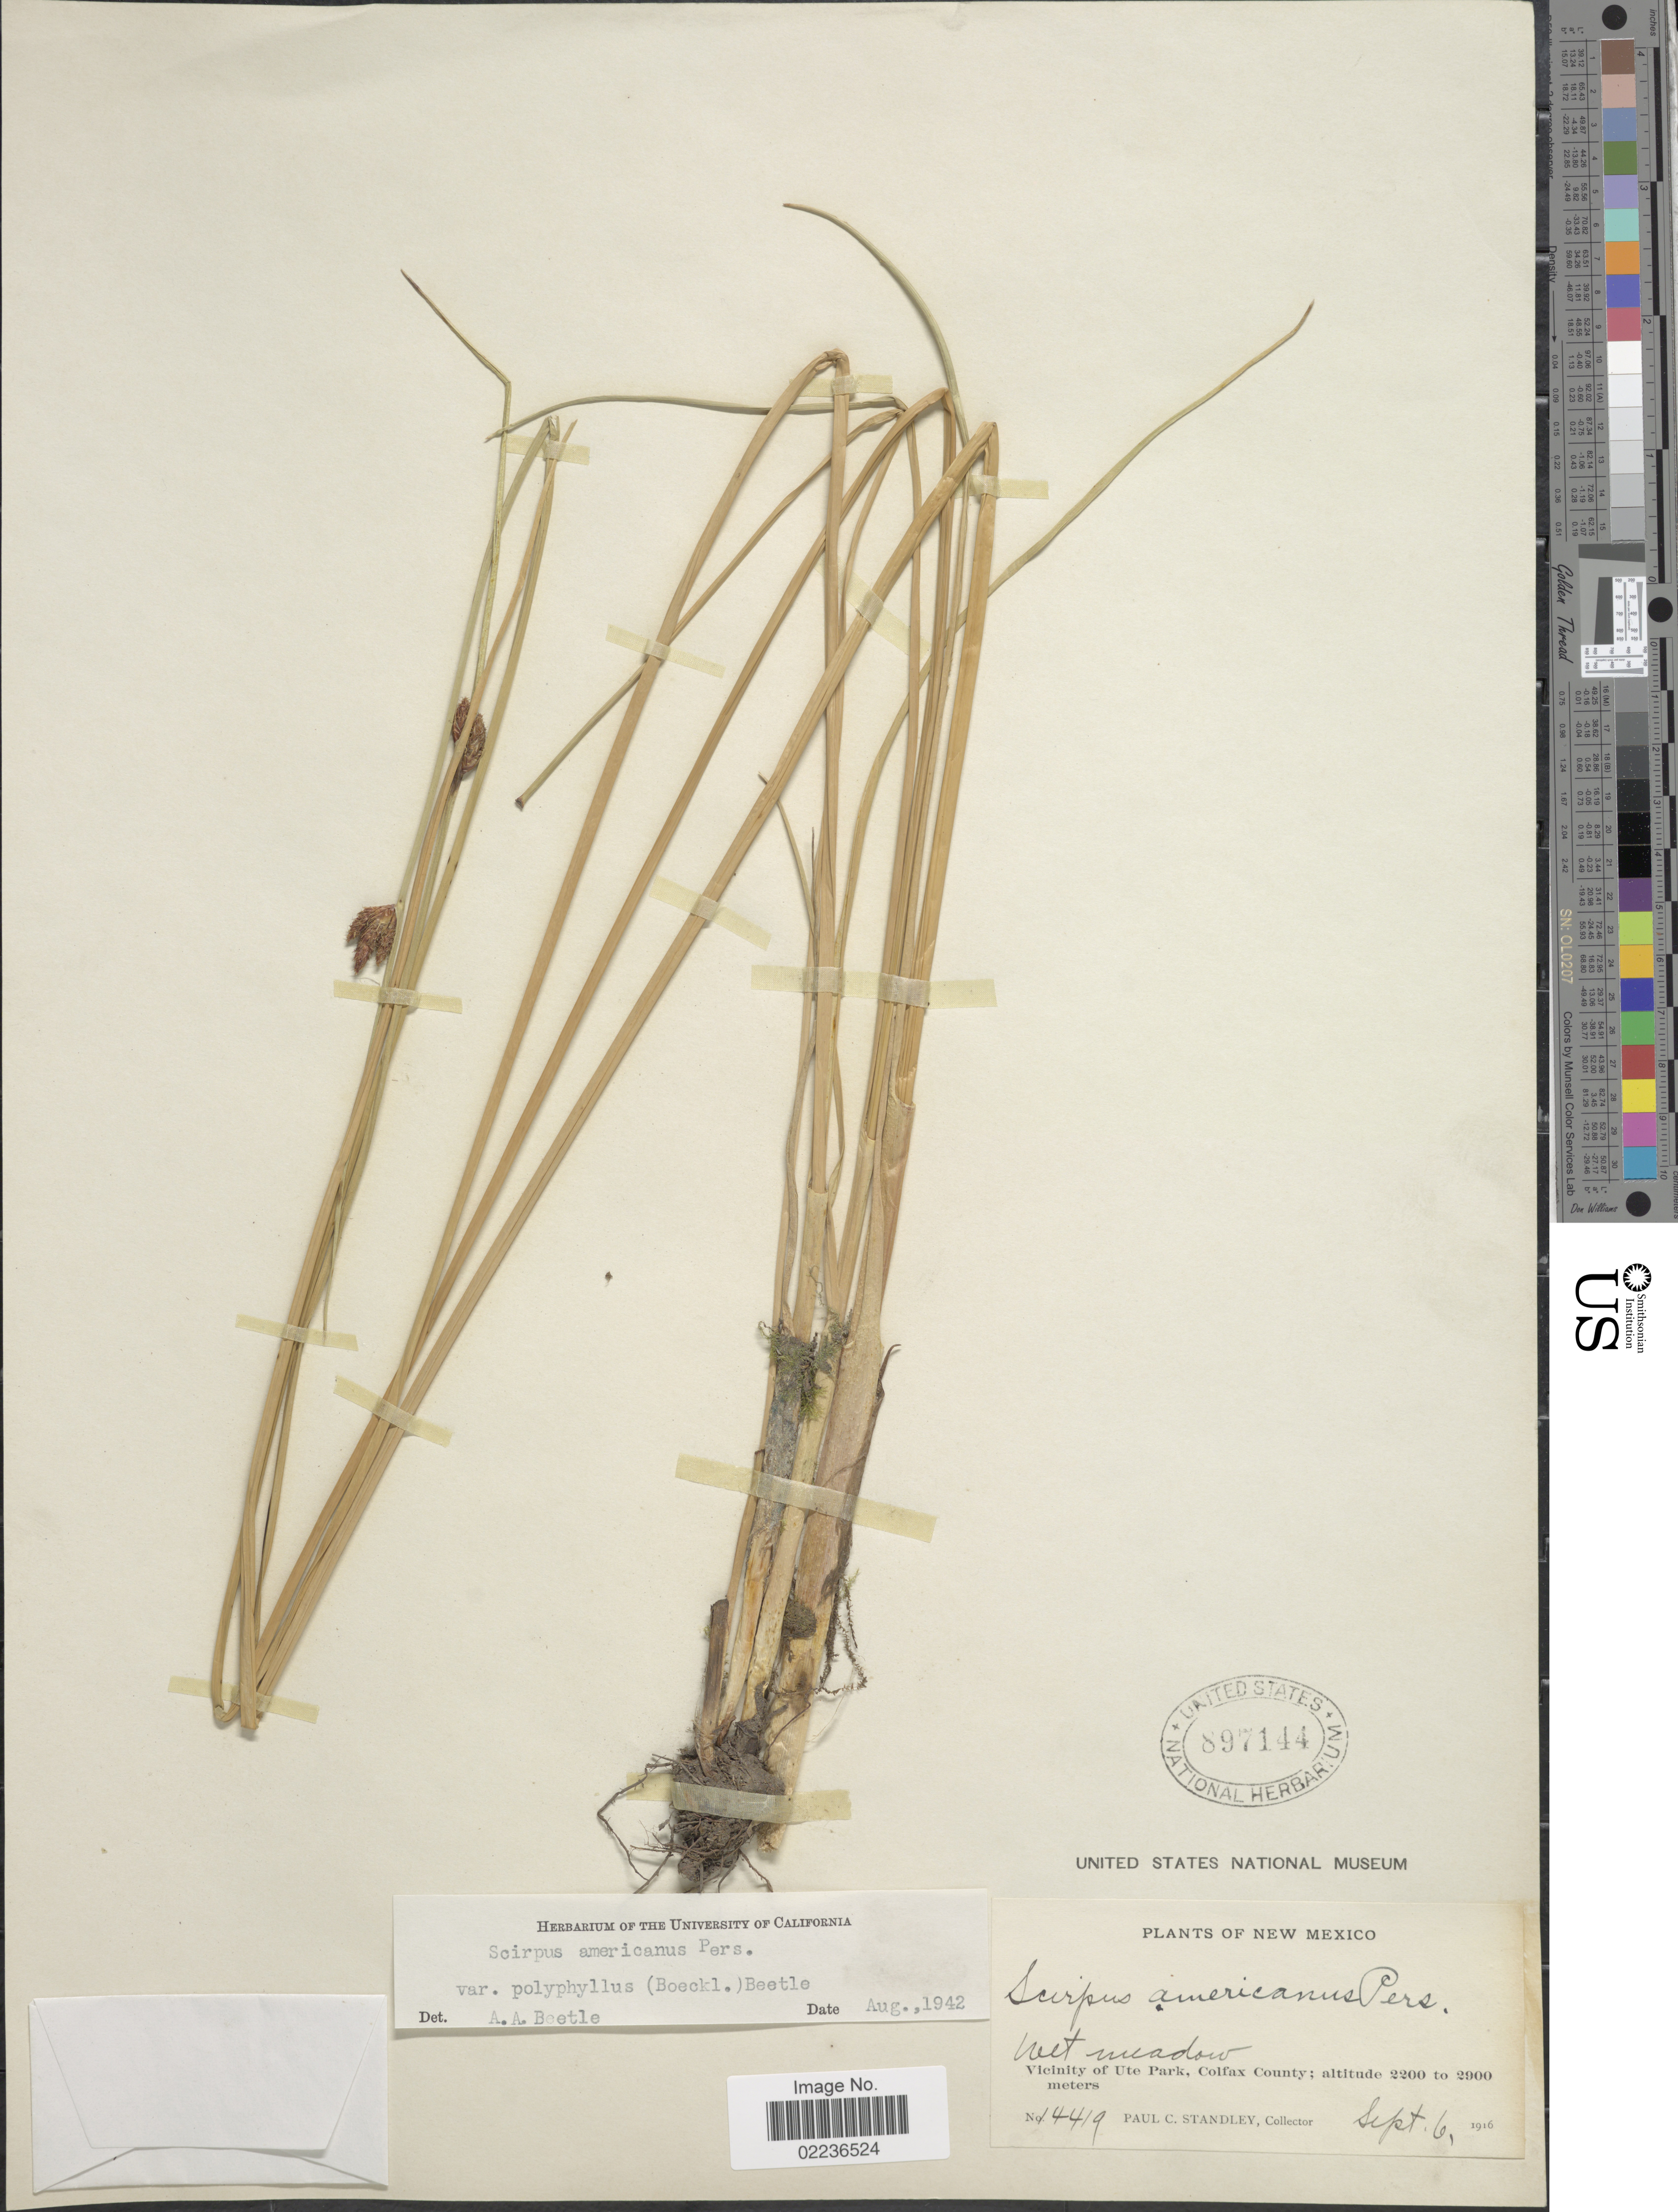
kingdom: Plantae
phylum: Tracheophyta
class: Liliopsida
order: Poales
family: Cyperaceae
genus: Schoenoplectus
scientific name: Schoenoplectus pungens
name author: (Vahl) Palla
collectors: P. C. Standley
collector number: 14419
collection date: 1916-09-06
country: United States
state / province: New Mexico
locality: Wet meadow, vicinity of Ute Park, Colfax County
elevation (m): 2200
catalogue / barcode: US 897144